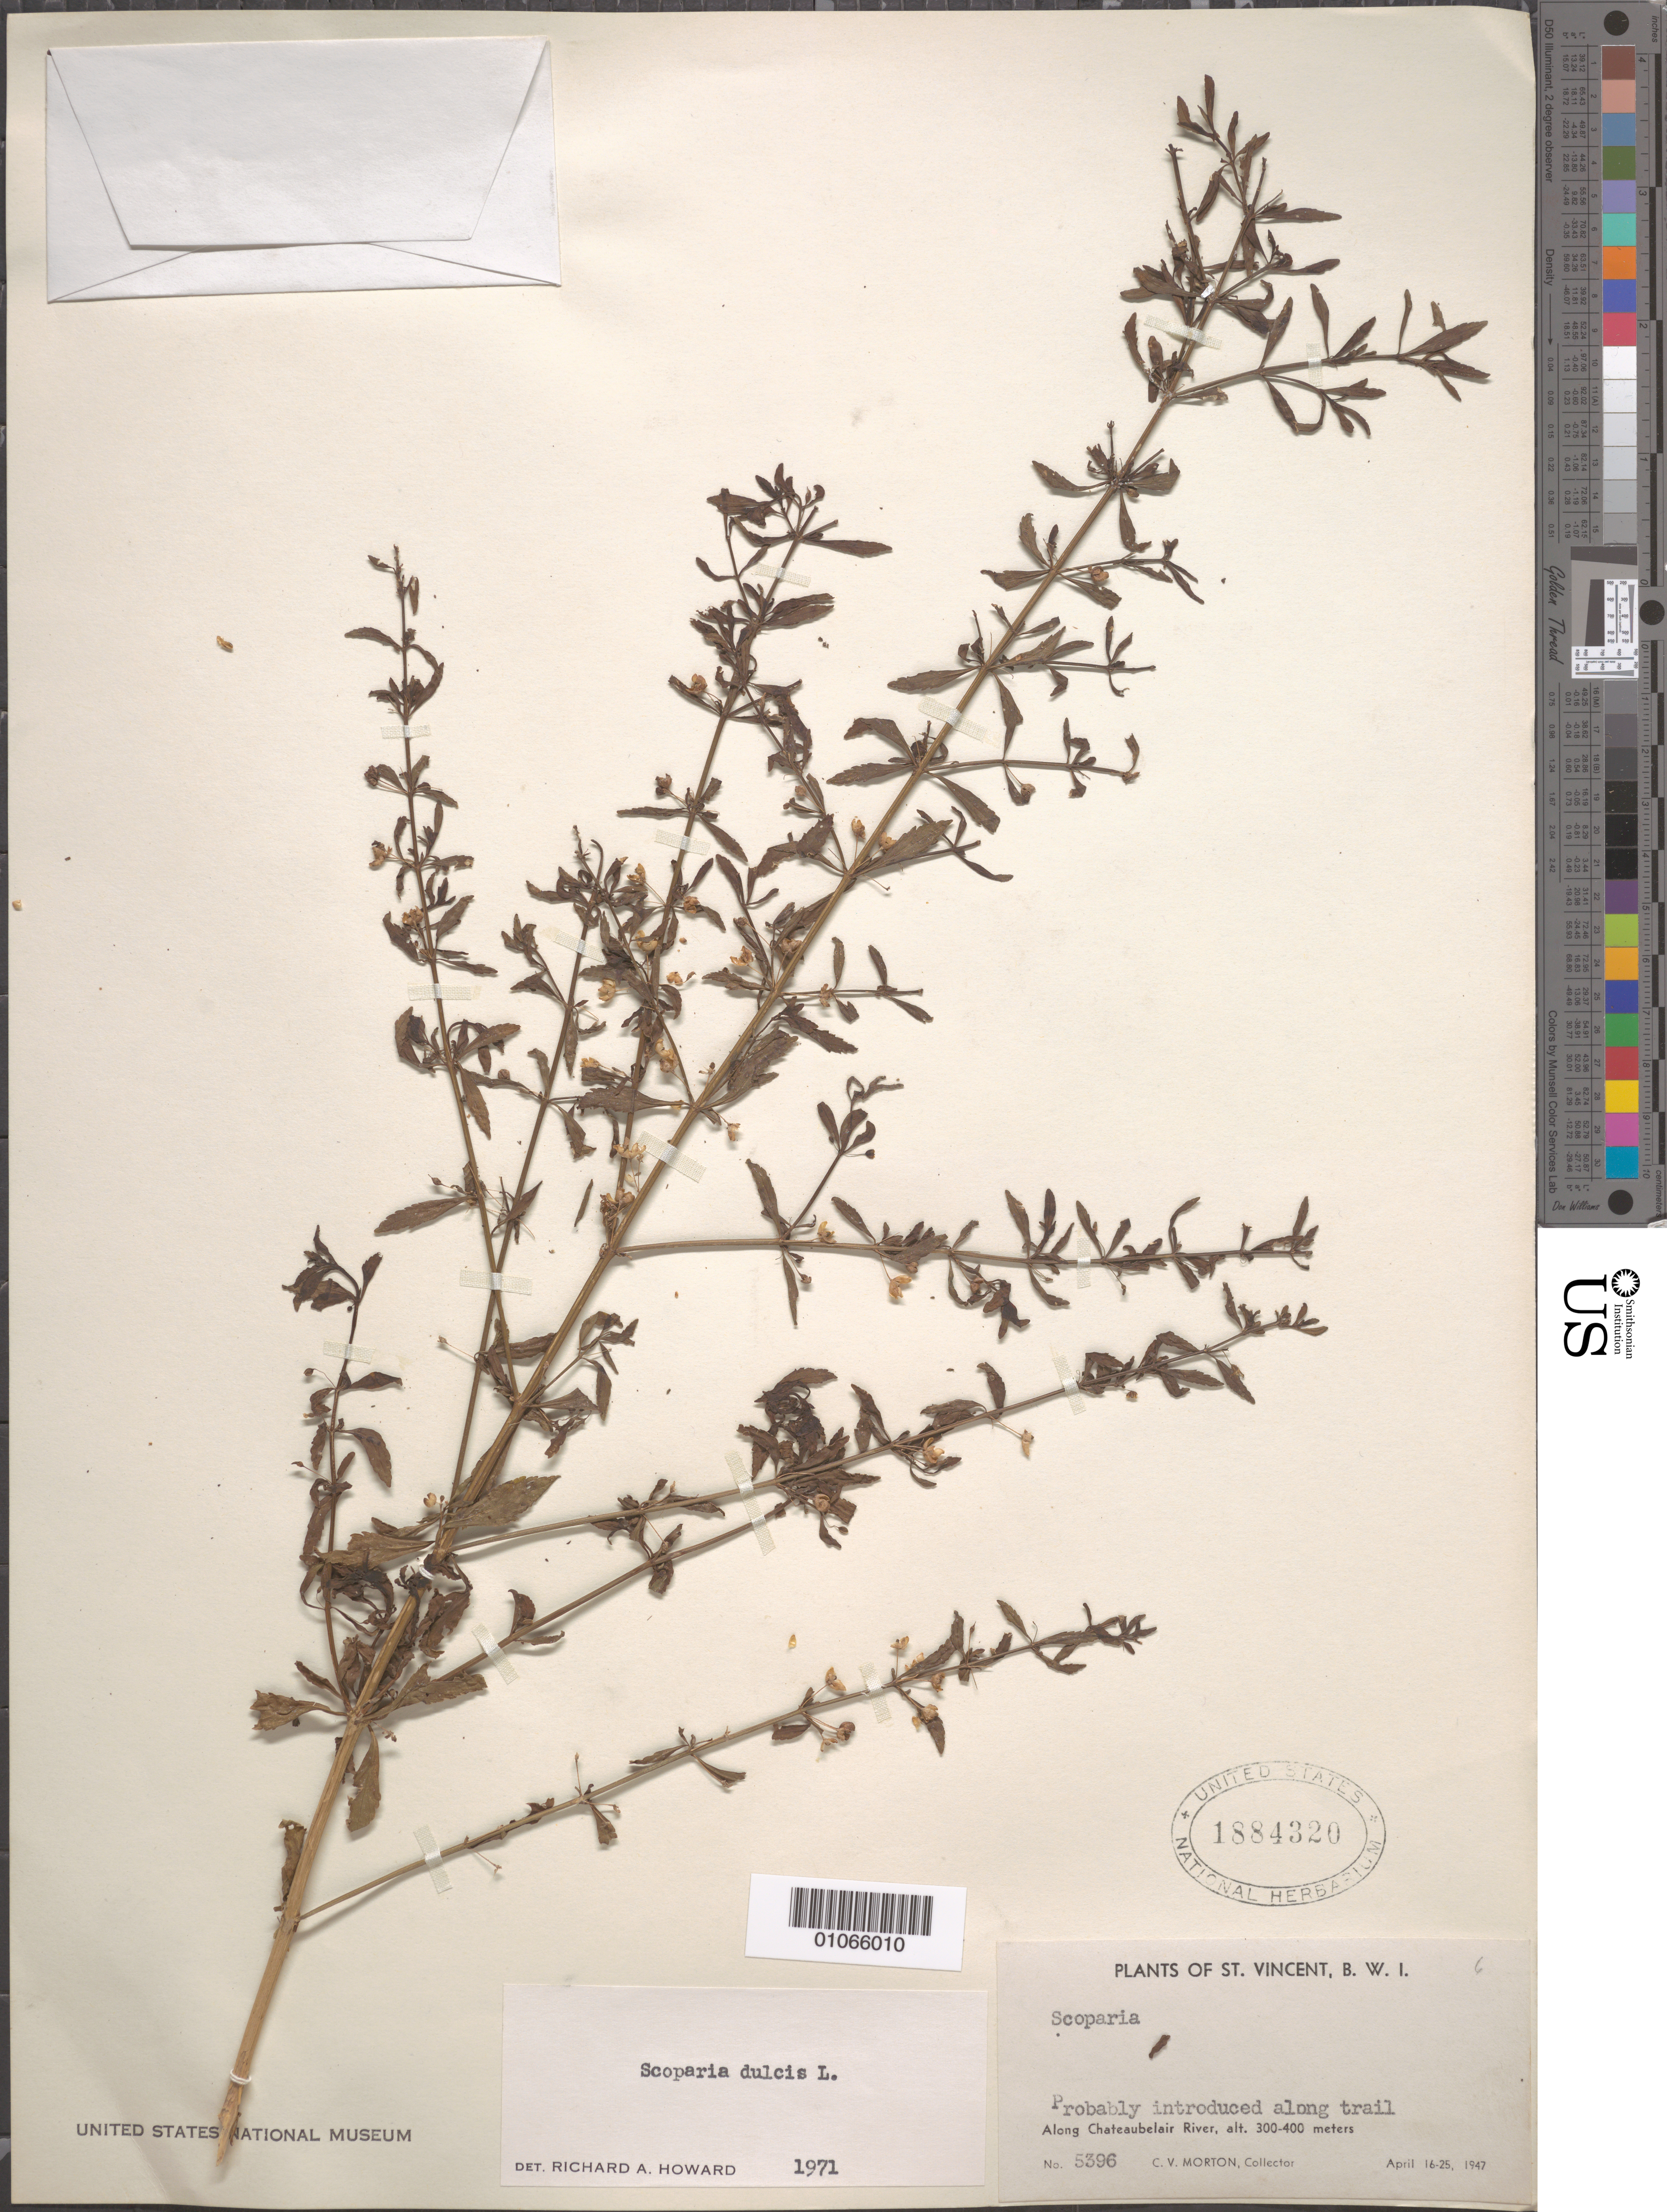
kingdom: Plantae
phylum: Tracheophyta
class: Magnoliopsida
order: Lamiales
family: Plantaginaceae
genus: Scoparia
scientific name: Scoparia dulcis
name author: L.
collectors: C. V. Morton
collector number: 5396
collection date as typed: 16 Apr 1947 to 25 Apr 1947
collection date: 1947-04-16/1947-04-25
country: St. Vincent - Grenadines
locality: Along Chateaubelair River, probably introduced along trail.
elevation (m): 300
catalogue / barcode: US 1884320